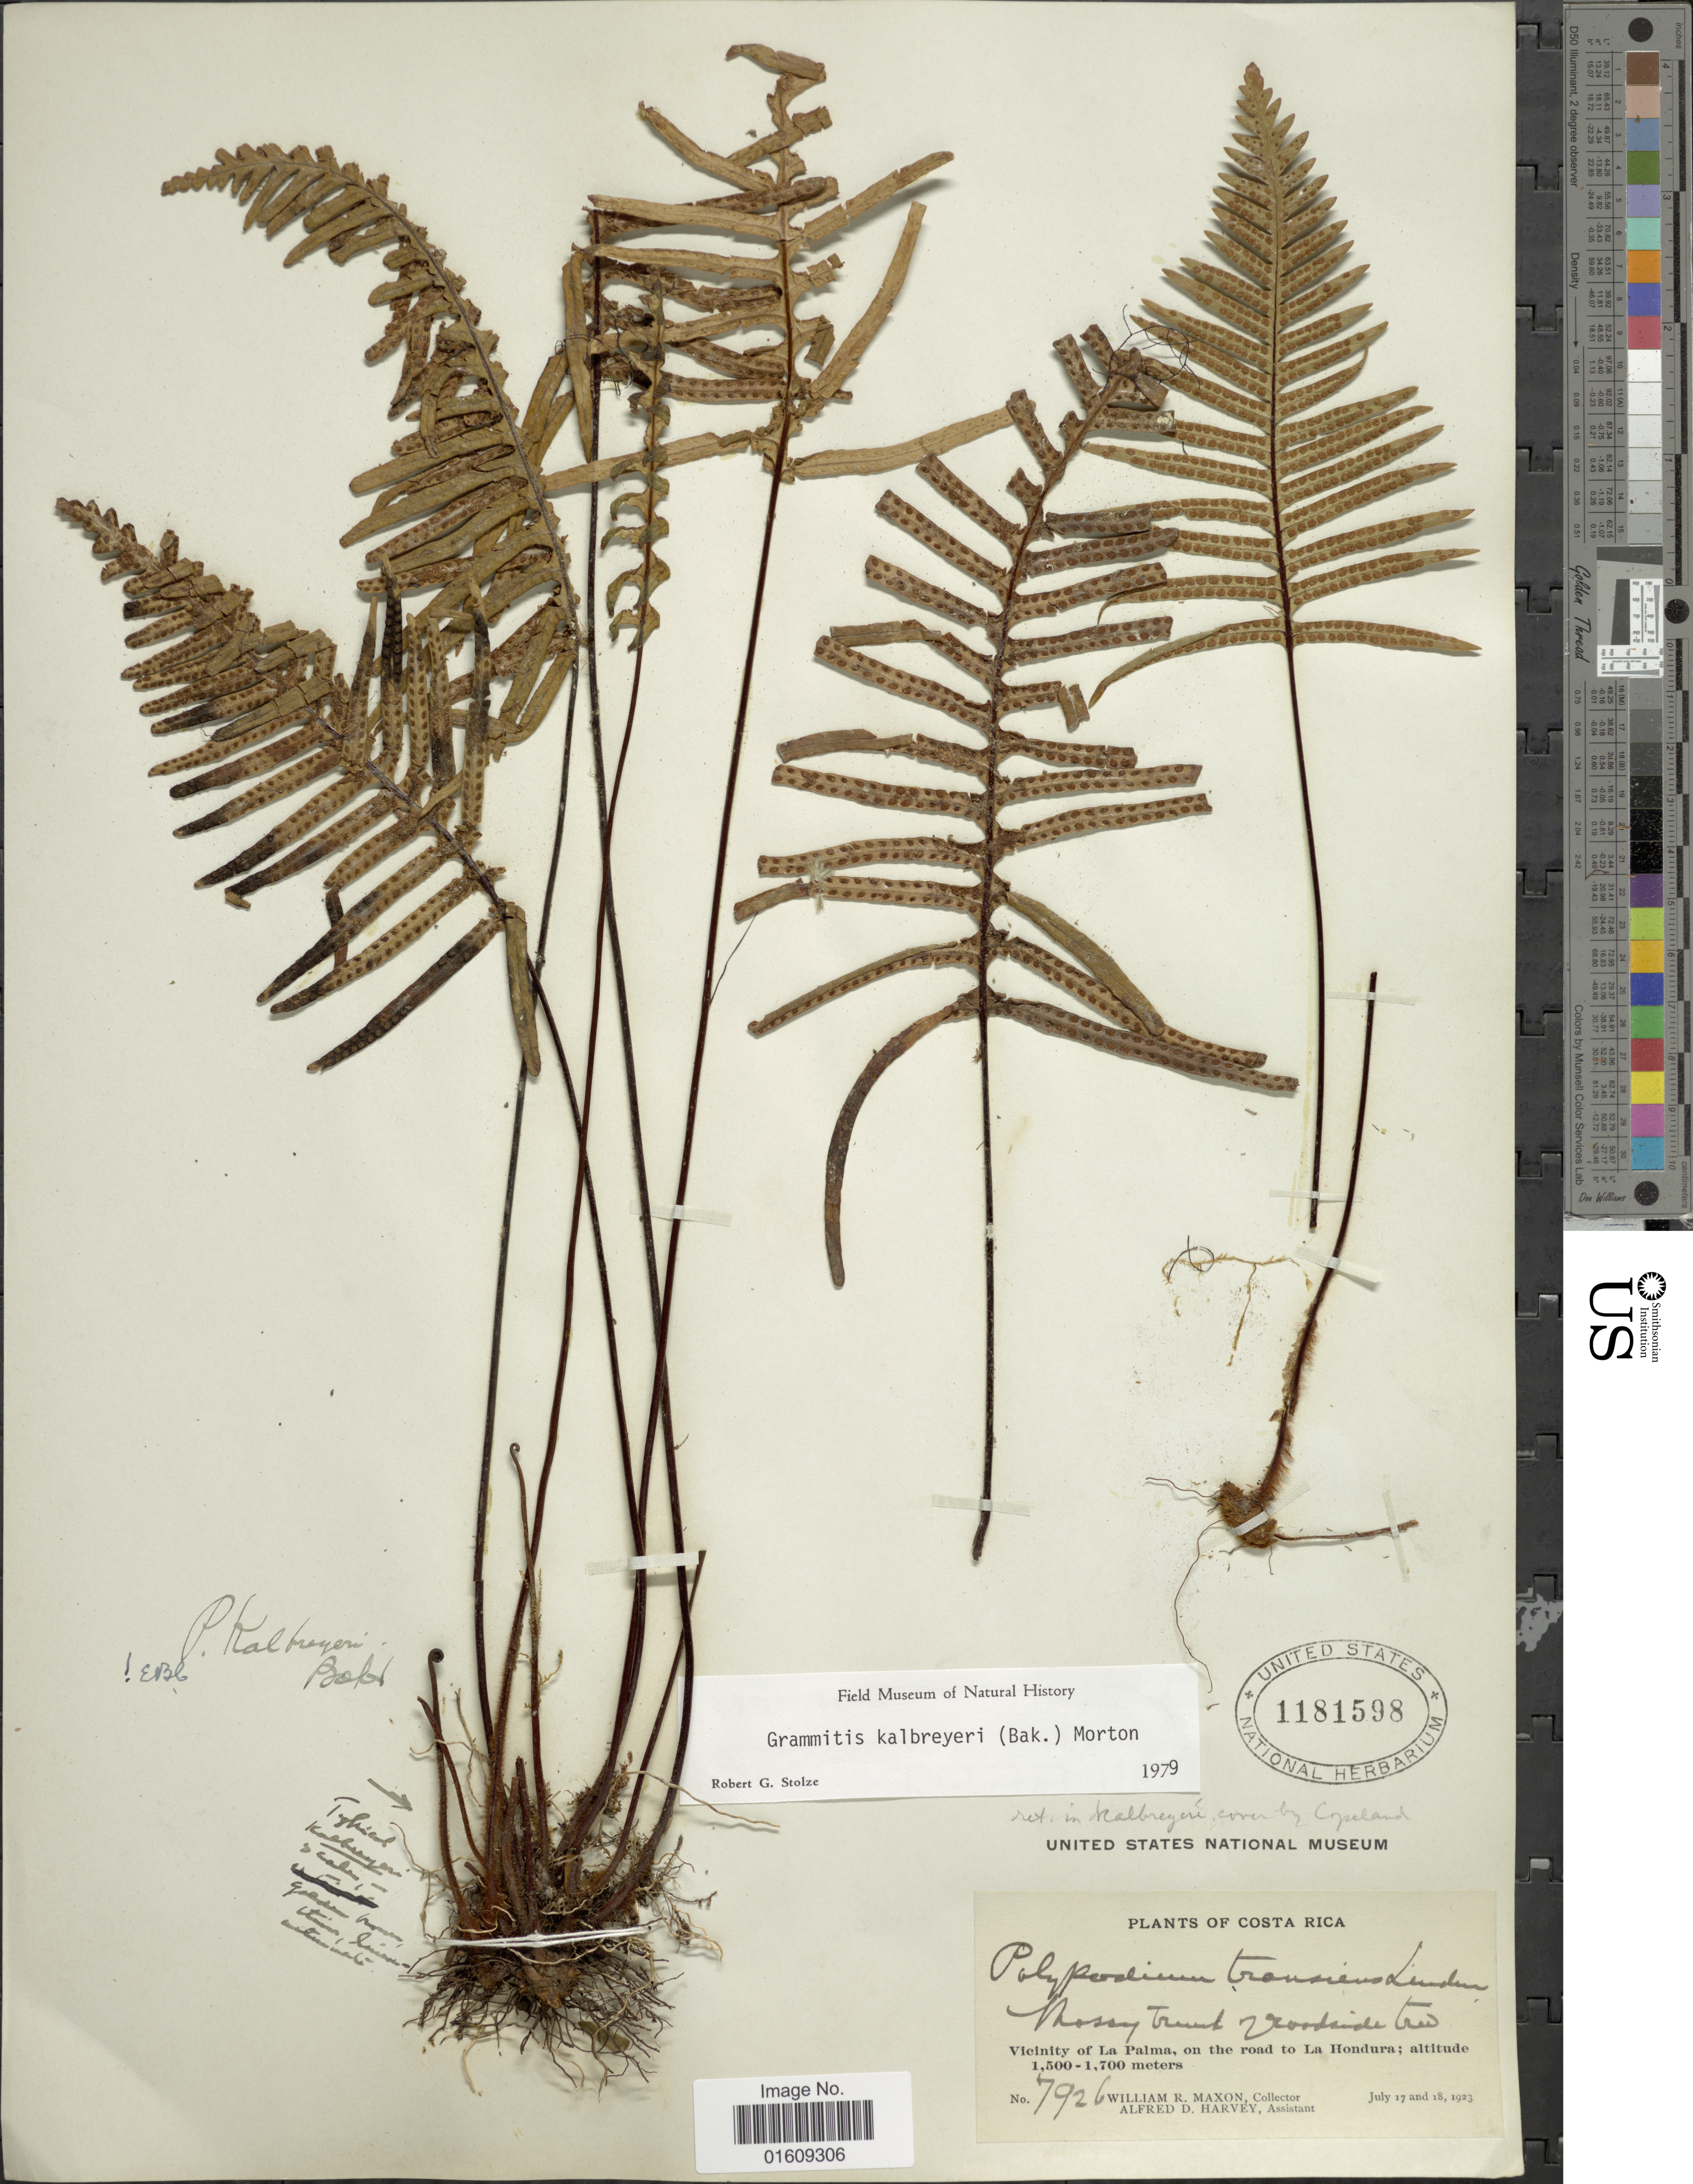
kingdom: Plantae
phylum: Tracheophyta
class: Polypodiopsida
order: Polypodiales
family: Polypodiaceae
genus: Ceradenia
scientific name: Ceradenia kalbreyeri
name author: (Baker) L.E. Bishop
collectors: W. R. Maxon & A. D. Harvey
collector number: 7926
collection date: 1923-07-17/1923-07-18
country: Costa Rica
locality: Costa Rica, vicinity of La Palma, on the road to La Hondura.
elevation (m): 1500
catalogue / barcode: US 1181598